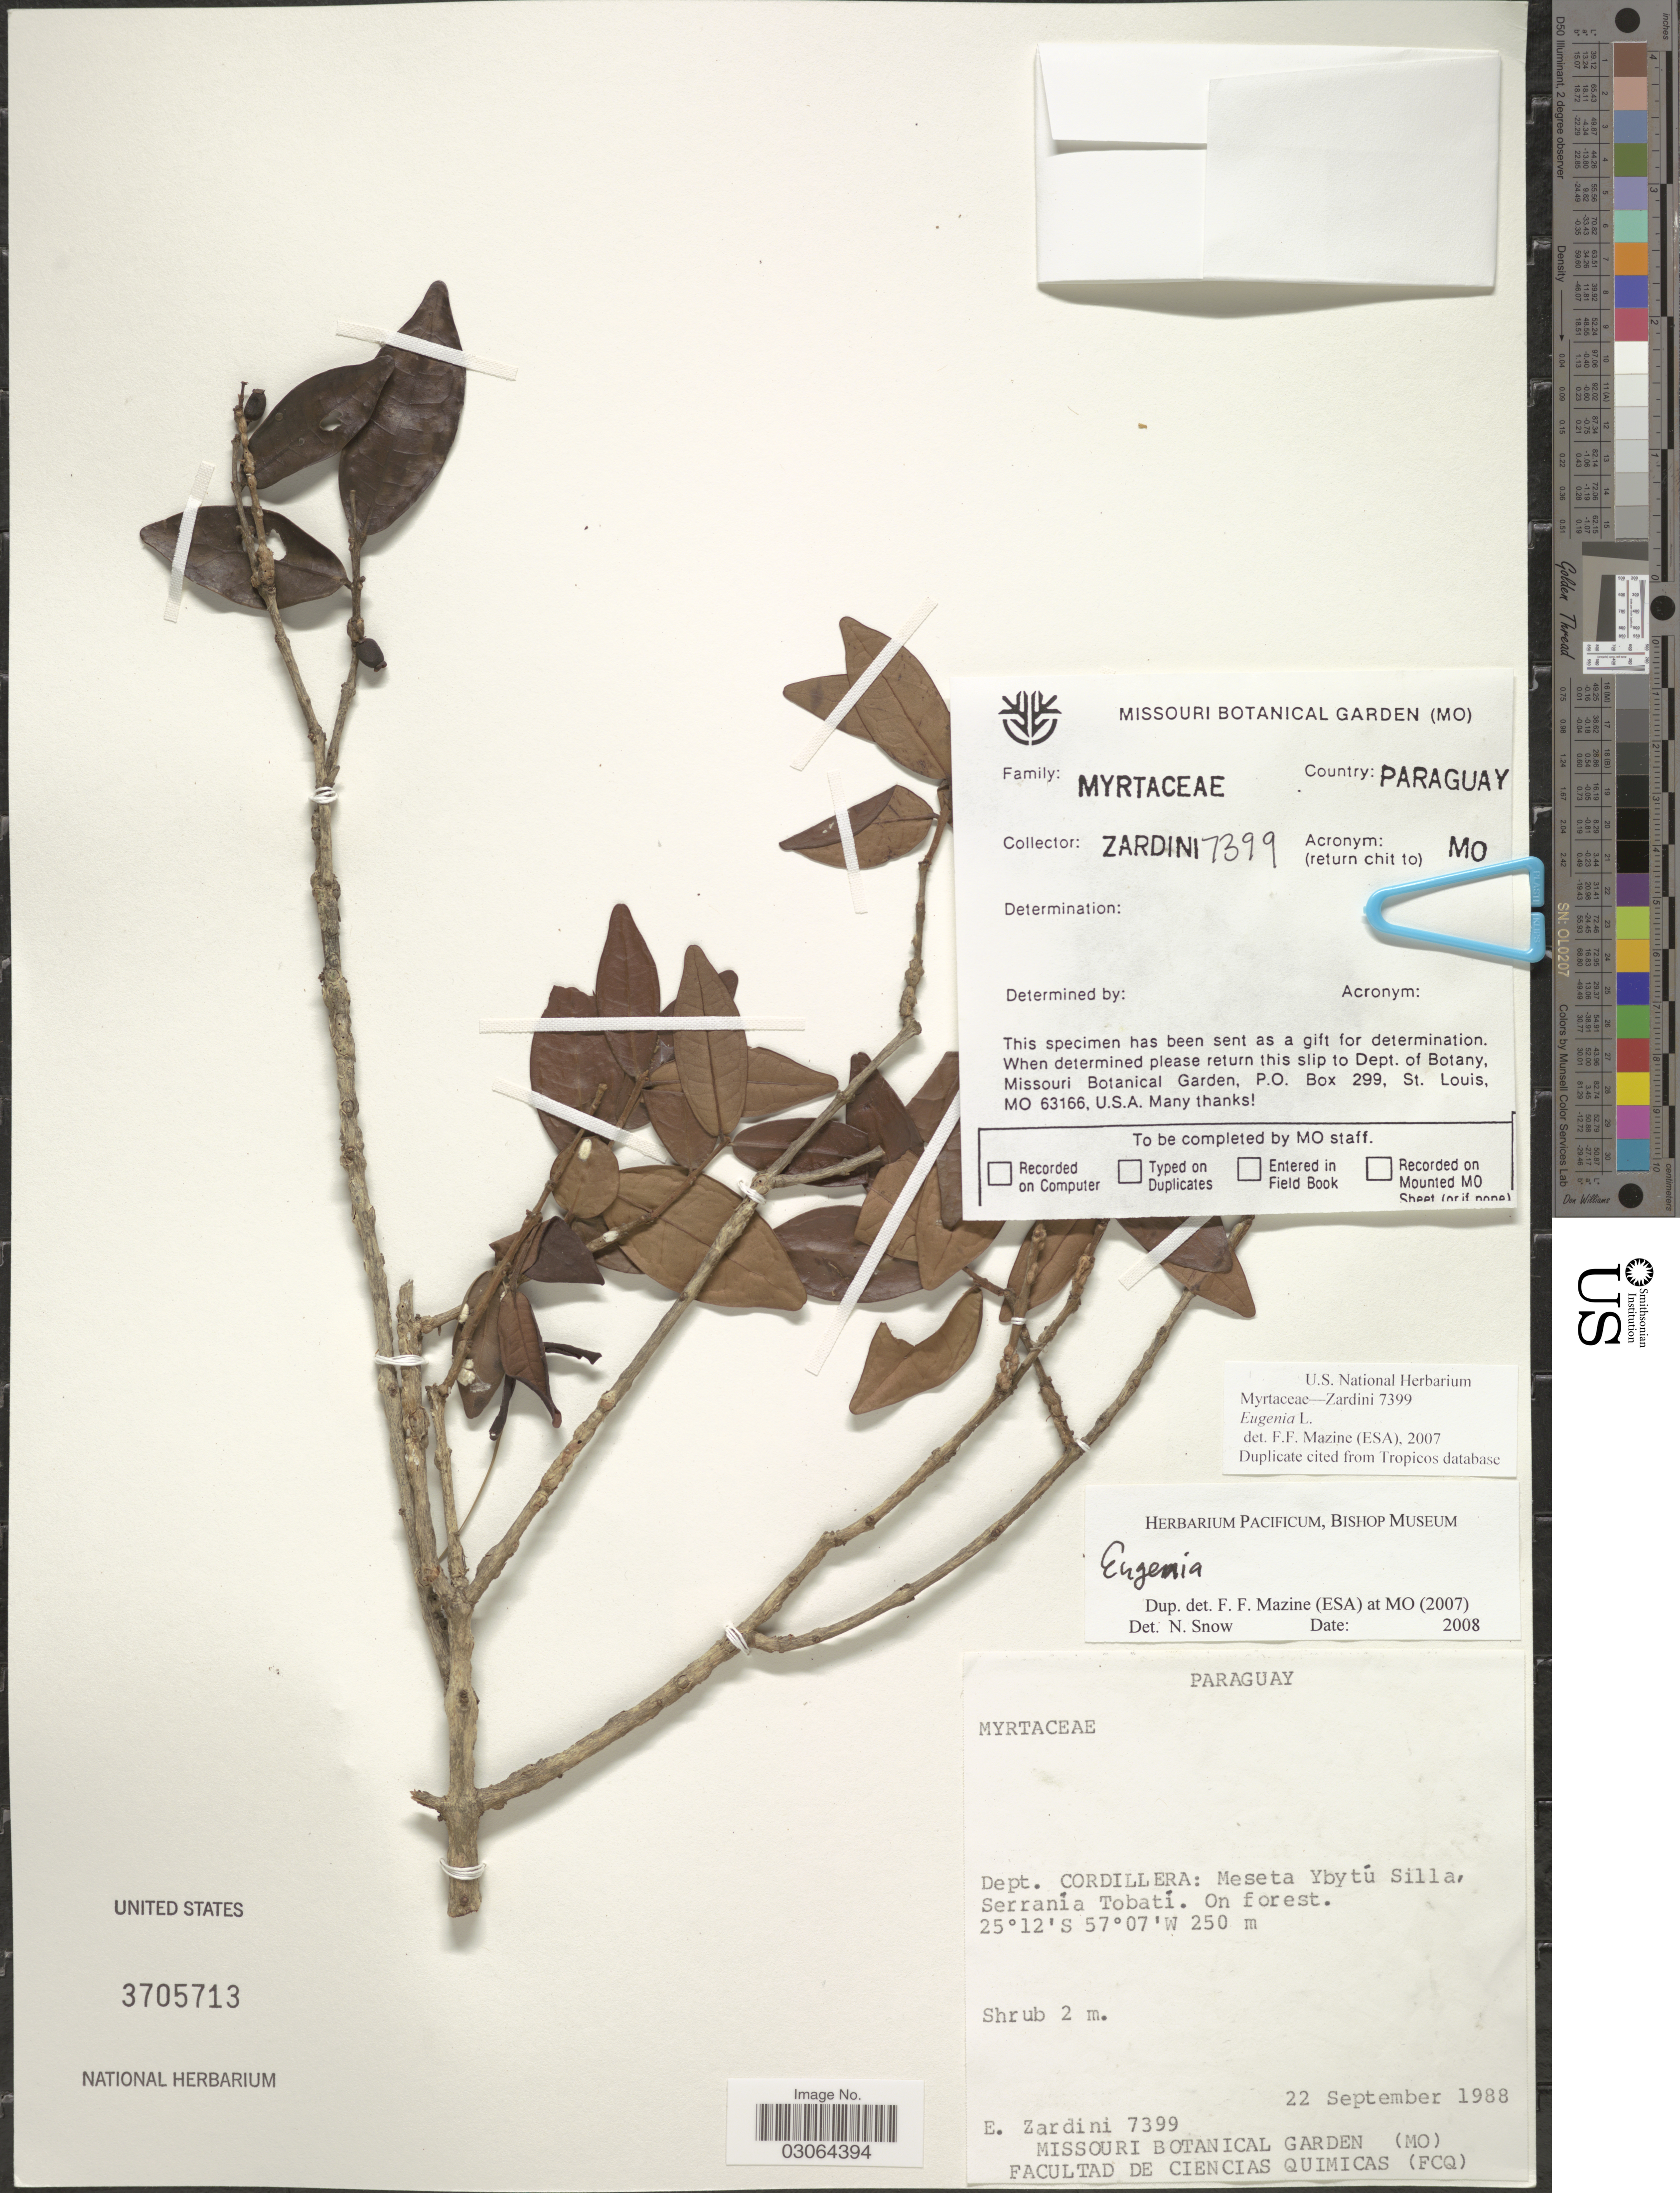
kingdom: Plantae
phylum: Tracheophyta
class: Magnoliopsida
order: Myrtales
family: Myrtaceae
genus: Eugenia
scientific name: Eugenia sp.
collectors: E. Zardini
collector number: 7399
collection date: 1988-09-22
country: Paraguay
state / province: Cordillera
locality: Dept. Cordillera: Meseta Ybytú Silla, Serranía Tobatí, On forest.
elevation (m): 250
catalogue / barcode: US 3705713